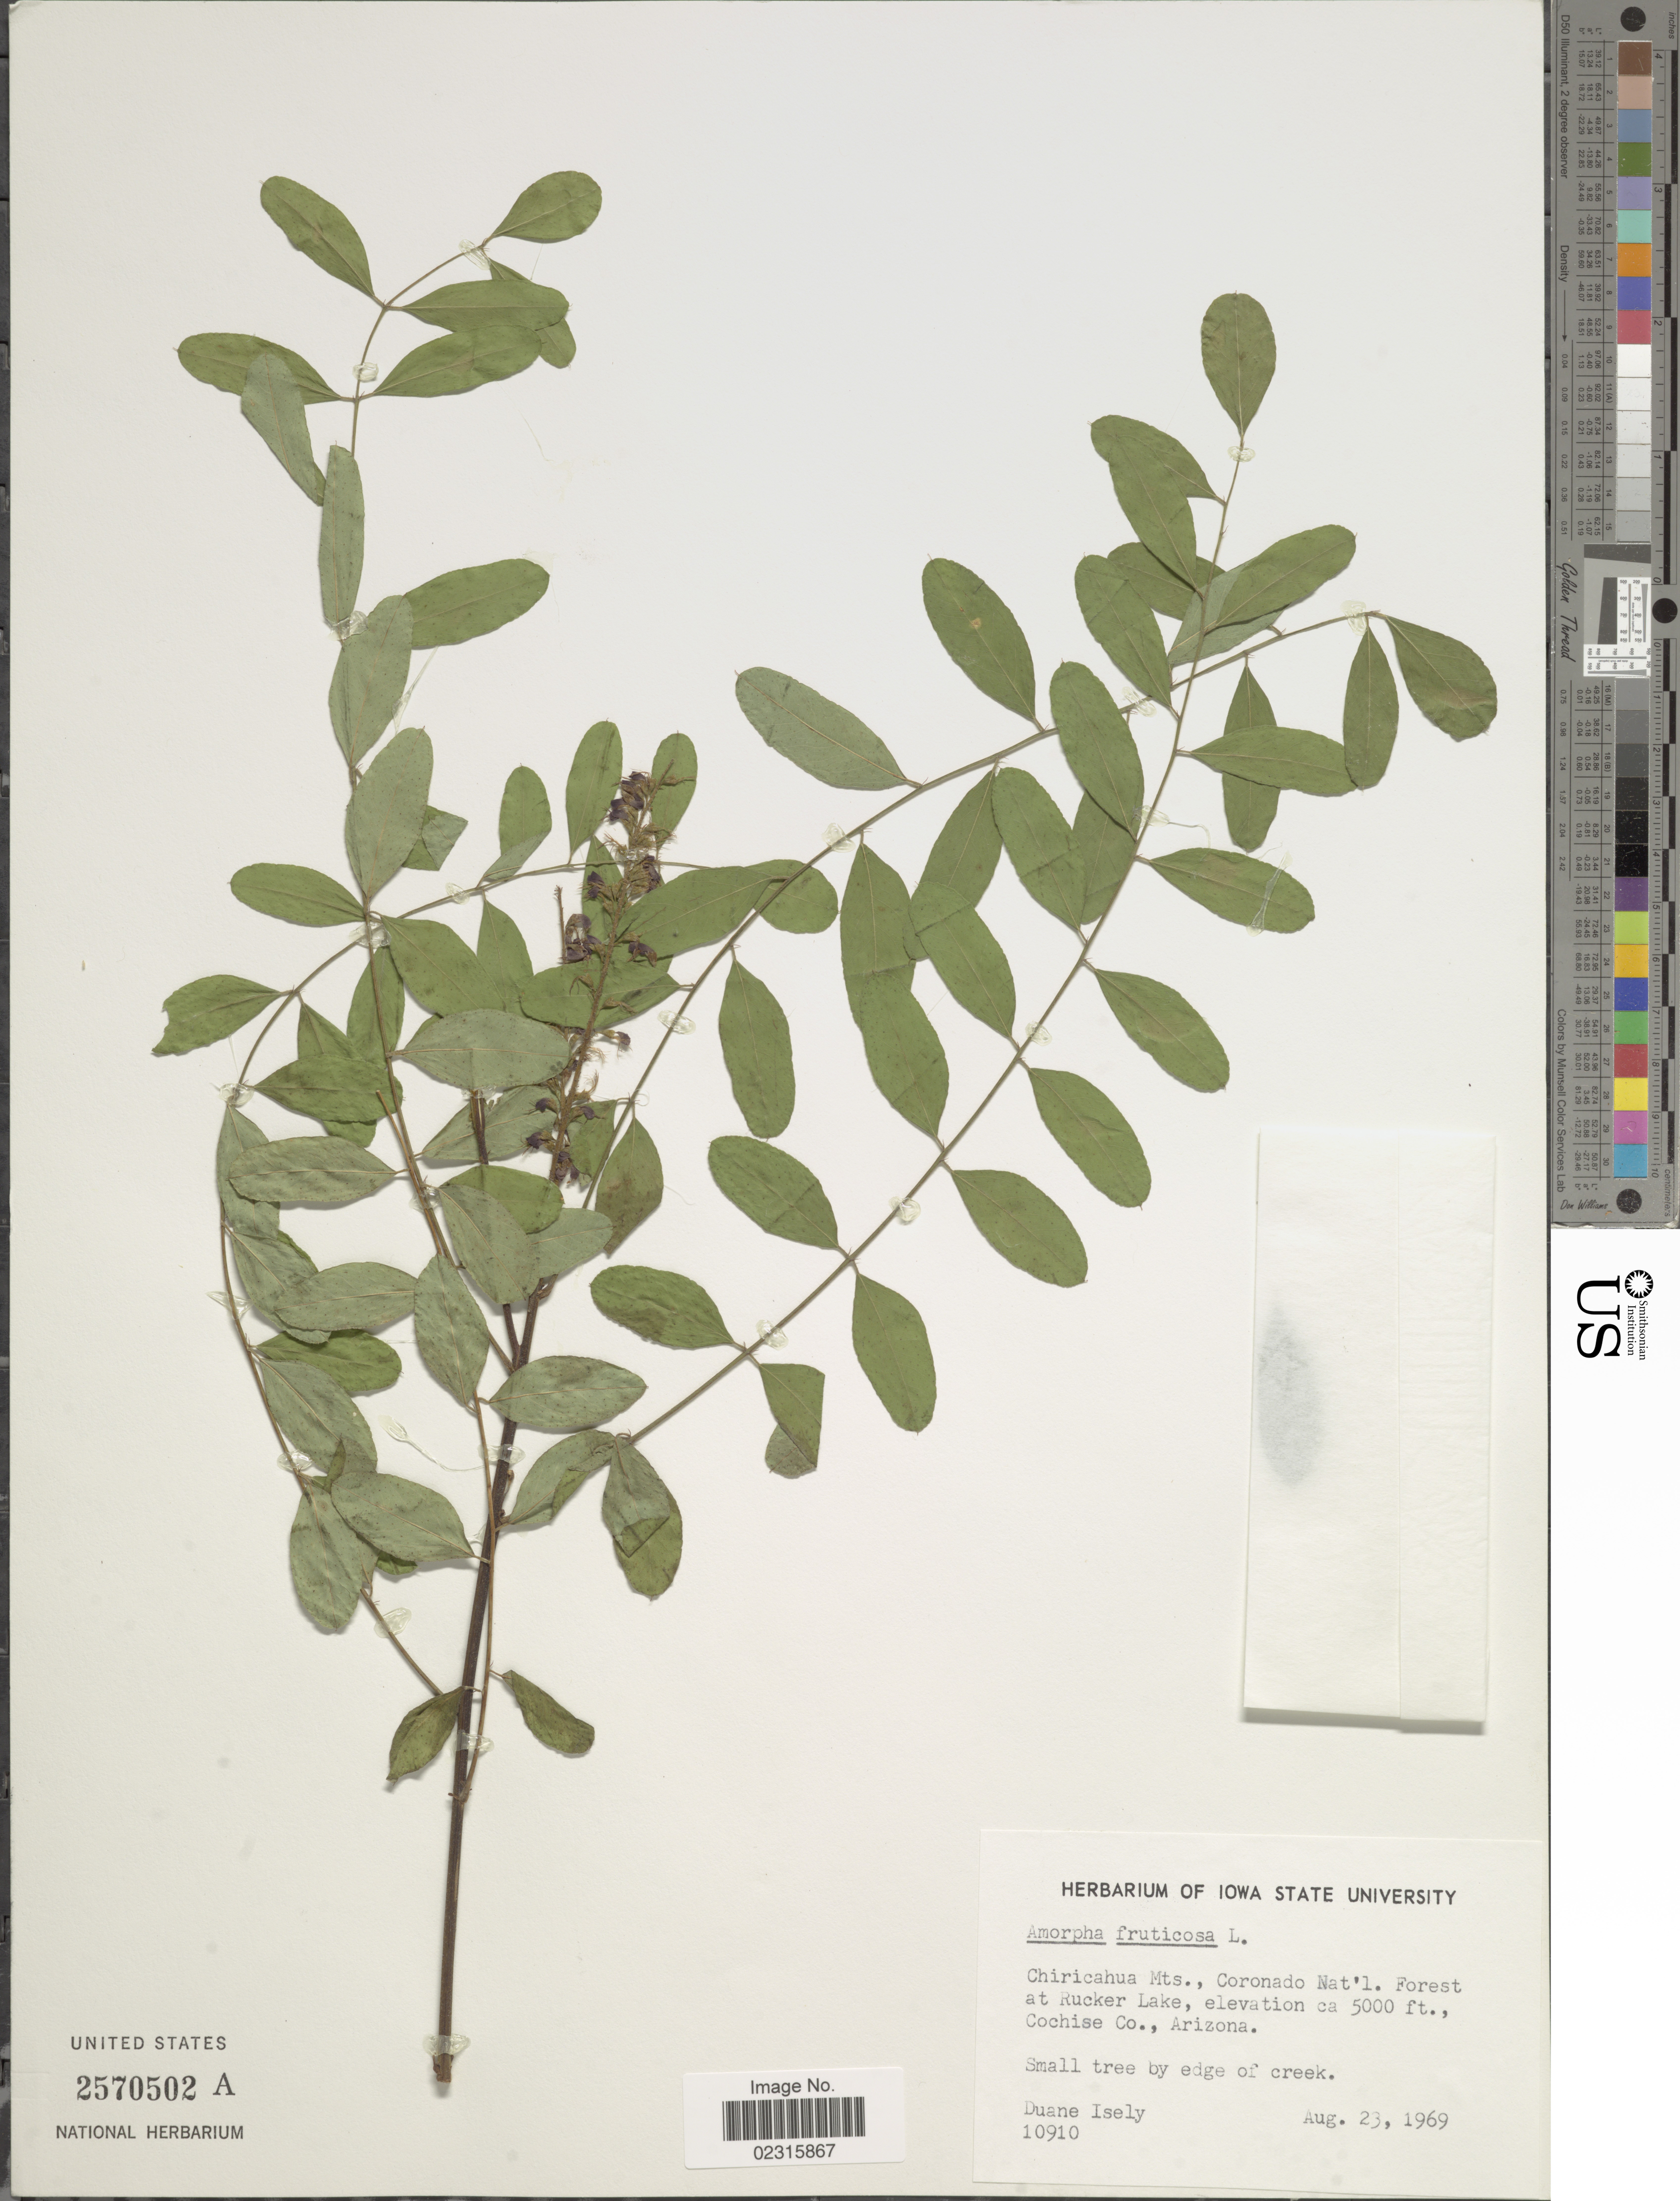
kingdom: Plantae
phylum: Tracheophyta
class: Magnoliopsida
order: Fabales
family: Fabaceae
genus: Amorpha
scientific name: Amorpha fruticosa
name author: L.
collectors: D. Isely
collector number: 10910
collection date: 1969-08-23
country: United States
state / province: Arizona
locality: Chiricahua Mts., Coronado Nat'l Forest at Rucker Lake, Cochise Co.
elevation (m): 1524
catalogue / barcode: US 2570502A